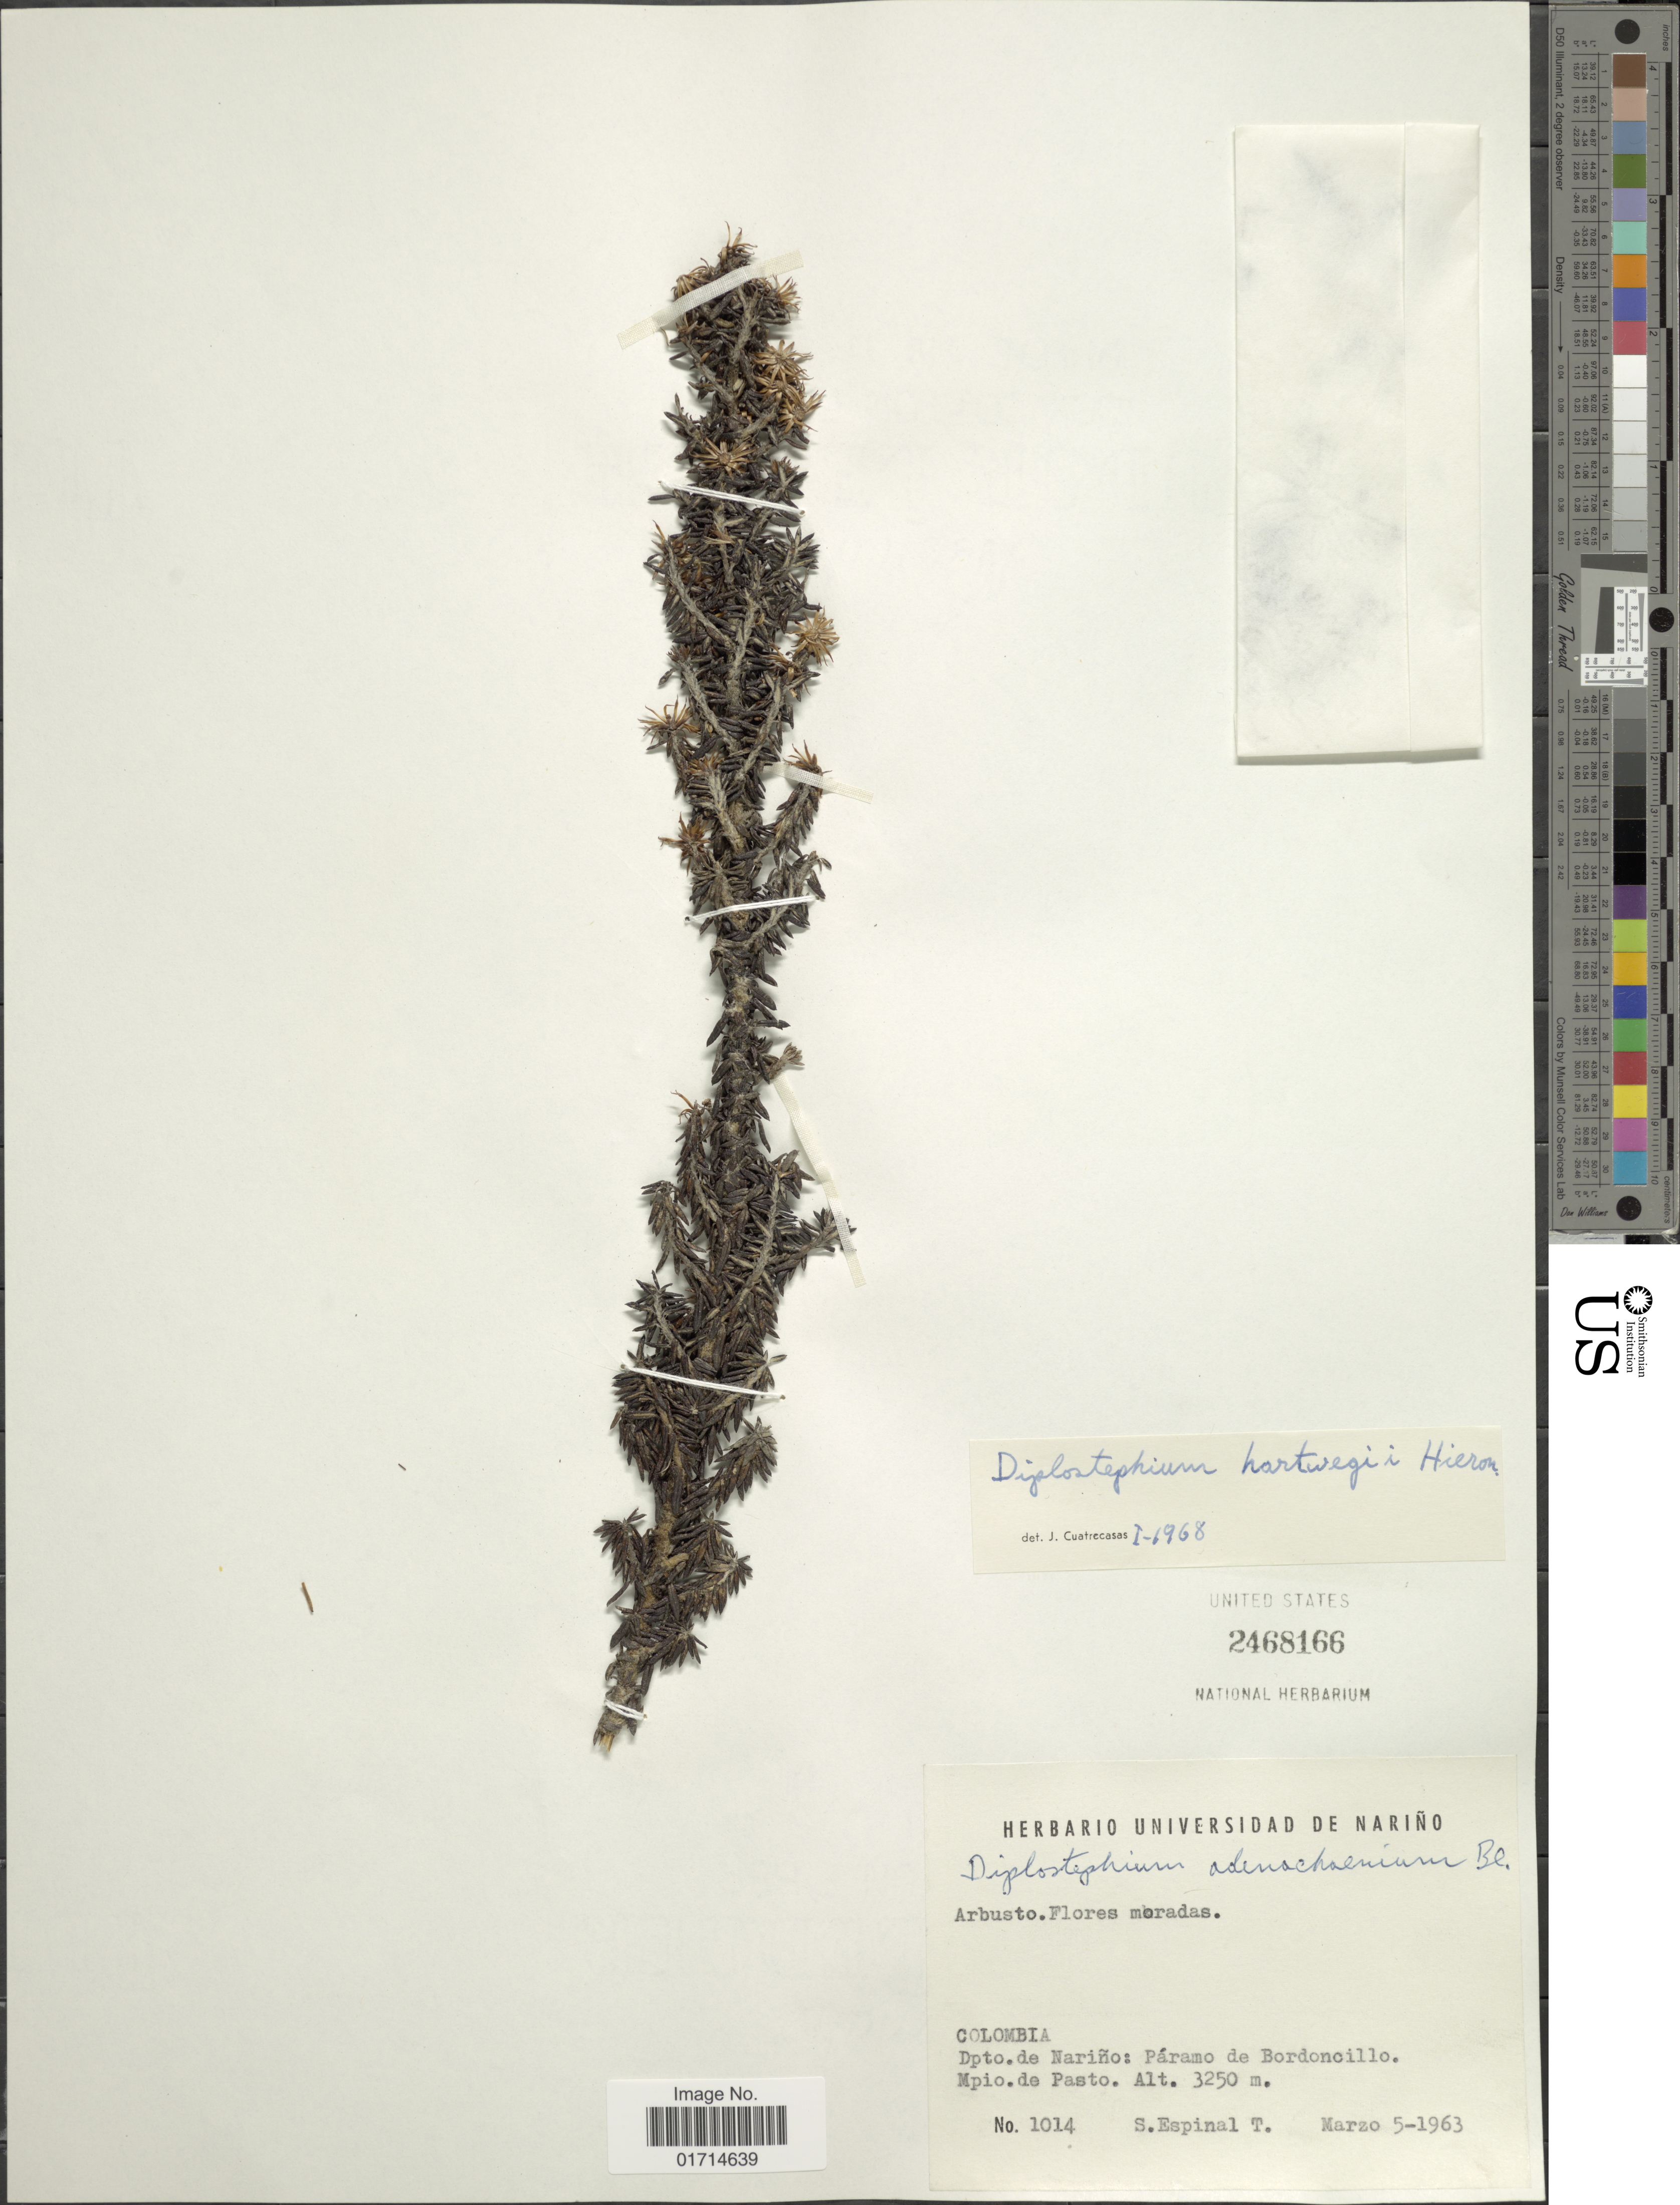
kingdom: Plantae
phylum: Tracheophyta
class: Magnoliopsida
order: Asterales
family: Asteraceae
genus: Diplostephium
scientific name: Diplostephium hartwegii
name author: Hieron.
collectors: S. T. Espinal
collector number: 1014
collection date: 1963-03-05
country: Colombia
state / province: Nariño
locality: Paramo de Bordoncillo, Mpio. de Pasto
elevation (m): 3250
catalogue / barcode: US 2468166